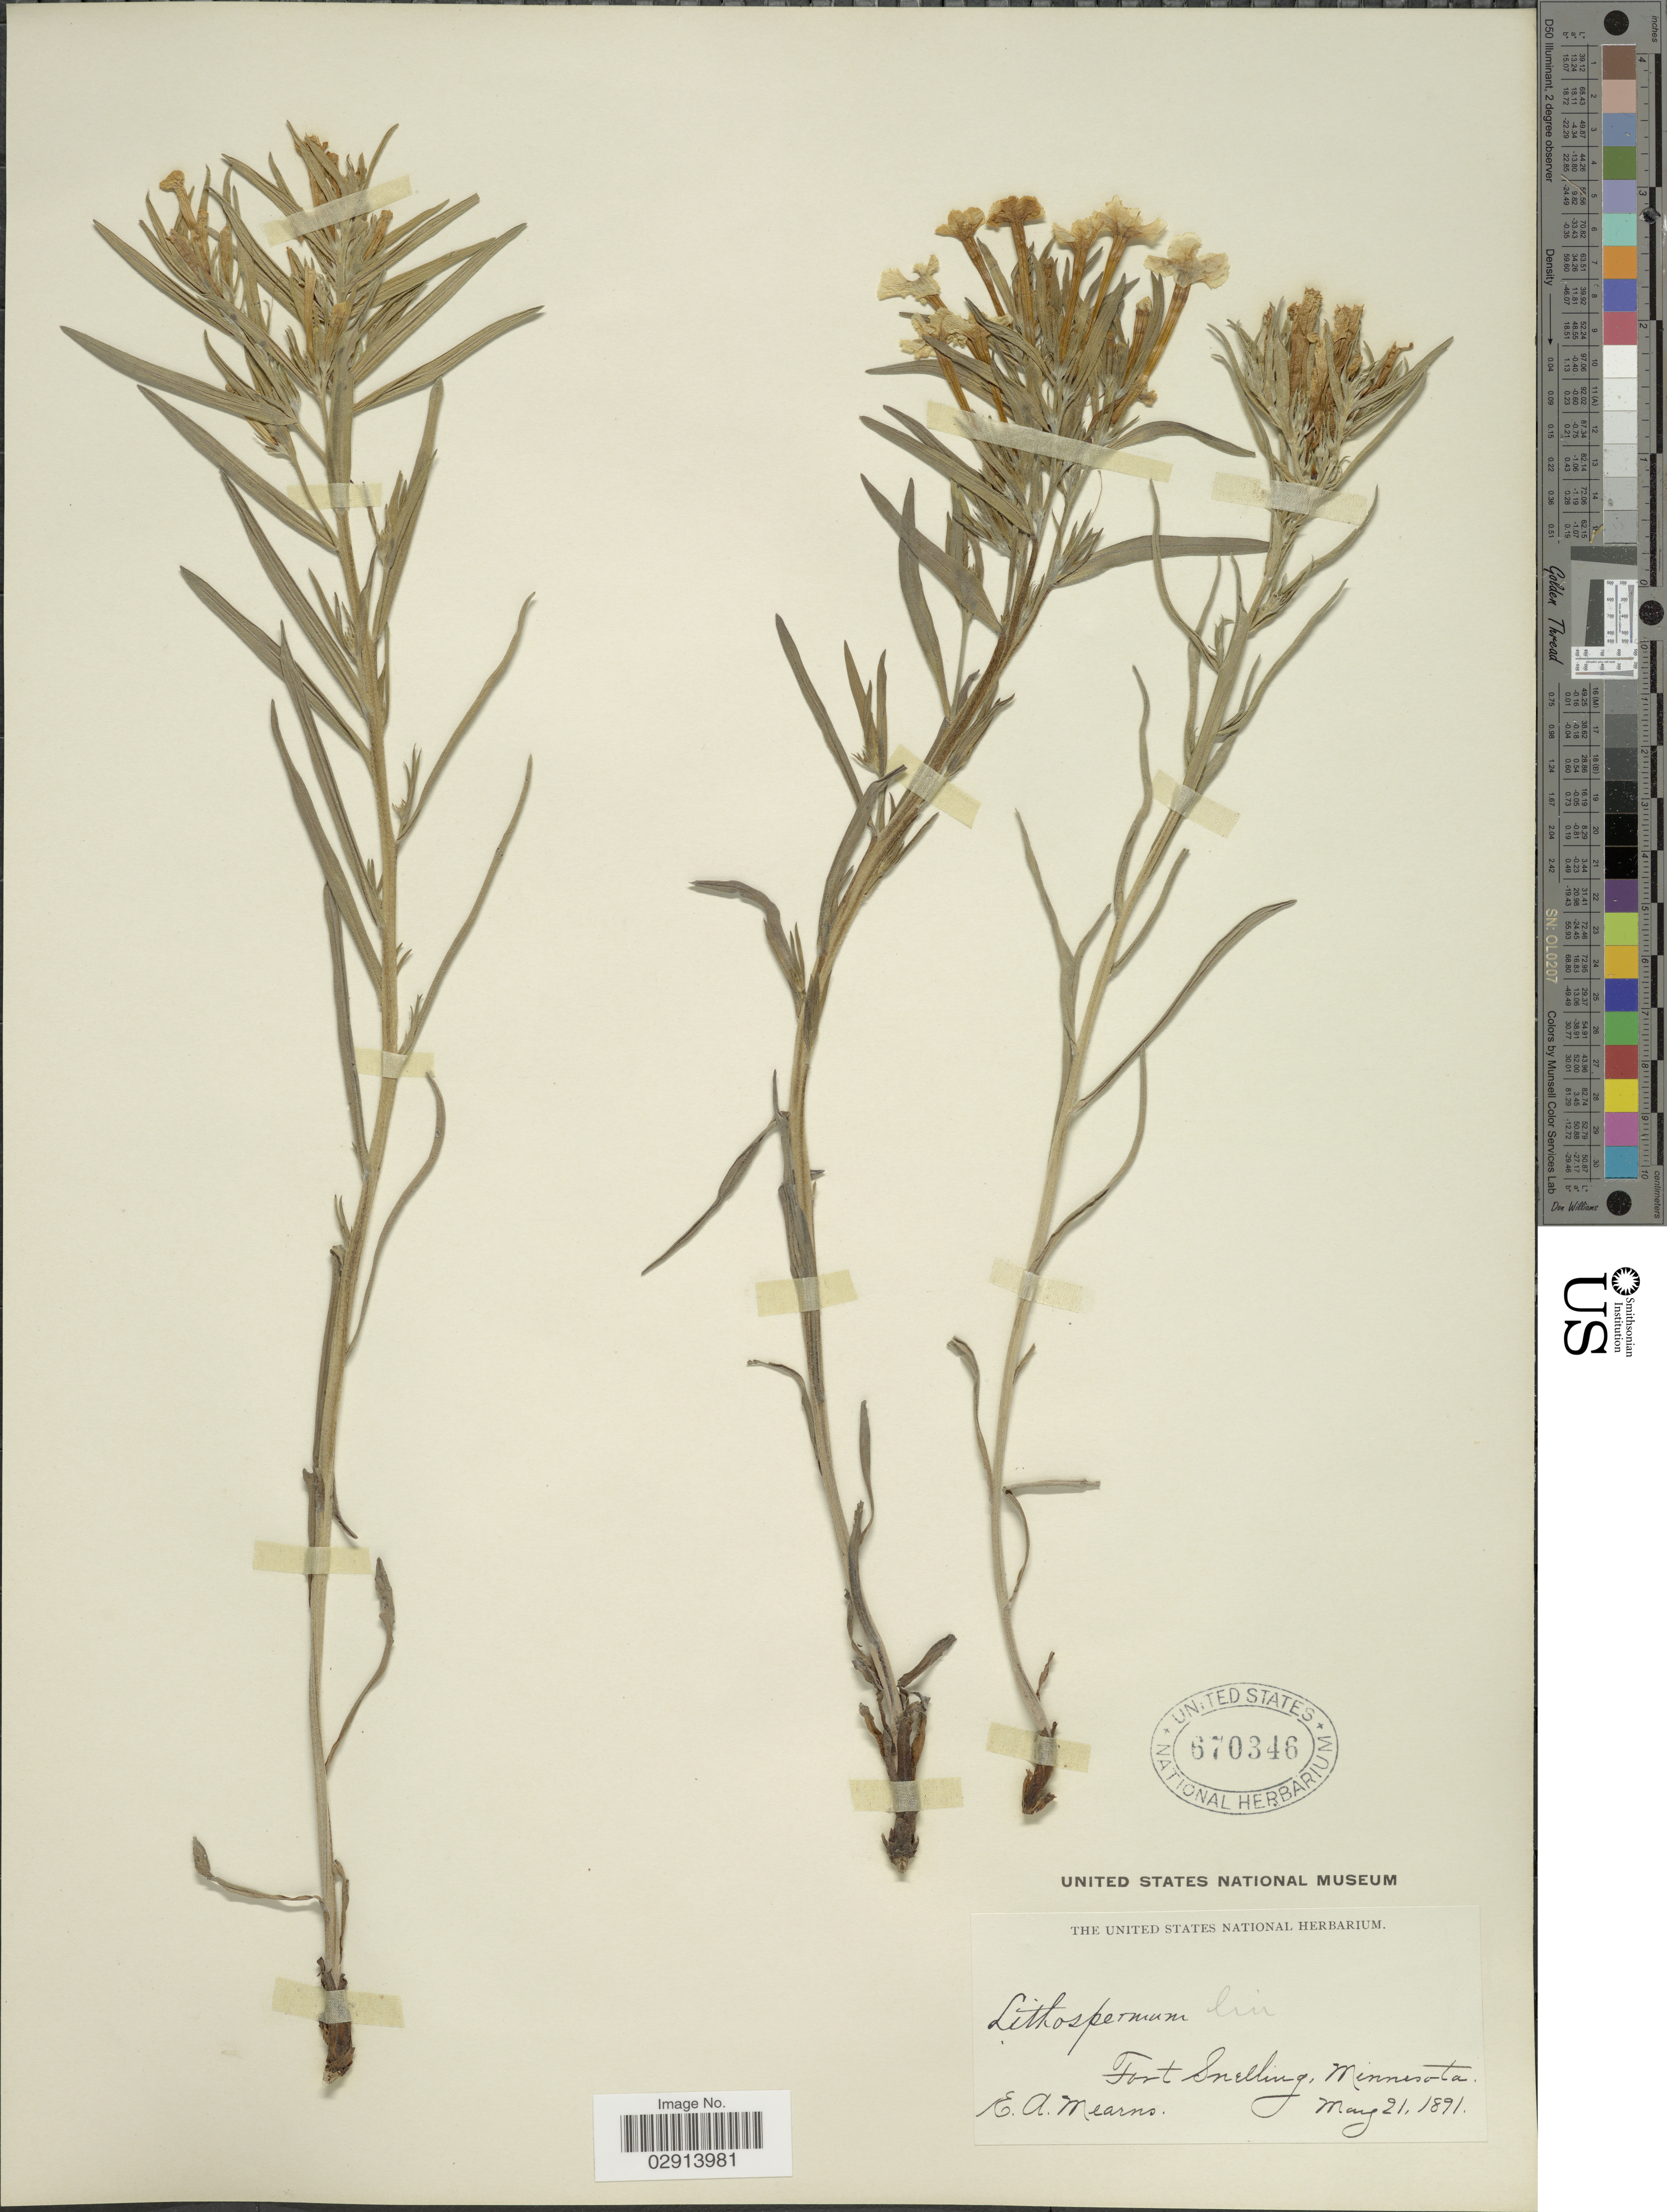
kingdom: Plantae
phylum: Tracheophyta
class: Magnoliopsida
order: Boraginales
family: Boraginaceae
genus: Lithospermum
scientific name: Lithospermum incisum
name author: Lehm.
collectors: E. A. Mearns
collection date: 1891-05-21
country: United States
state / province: Minnesota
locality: Fort Snelling.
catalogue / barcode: US 670346